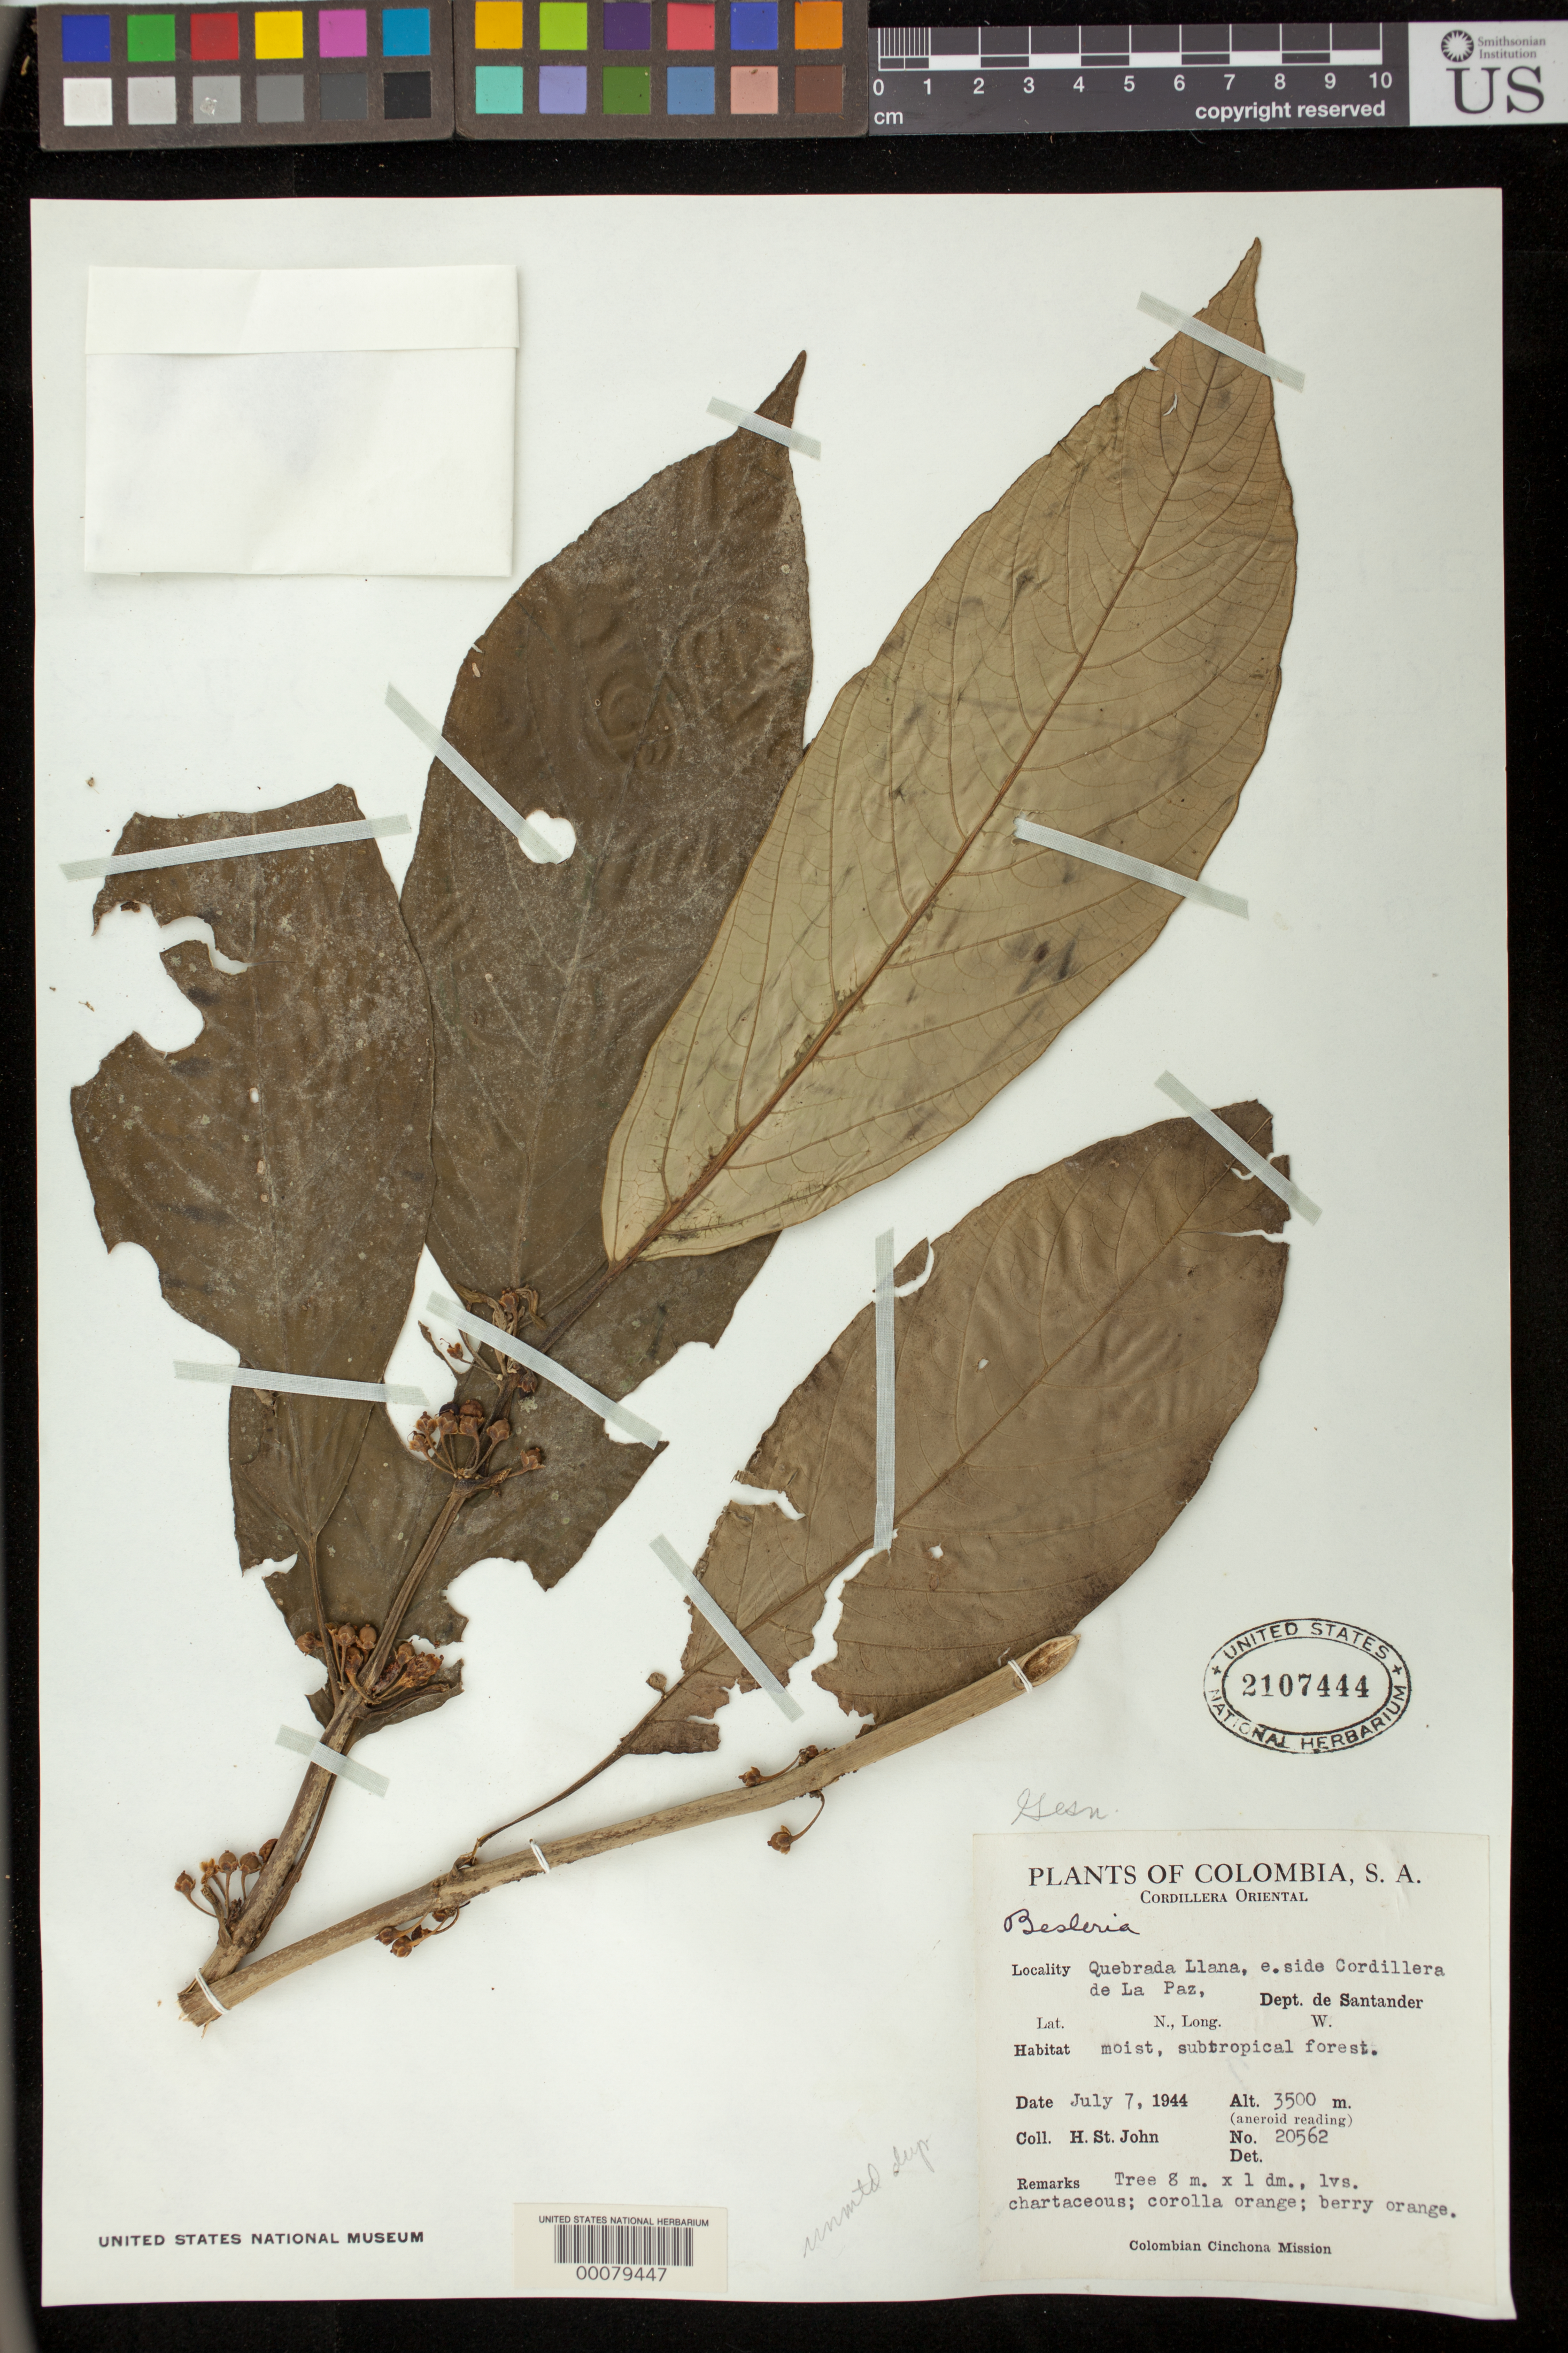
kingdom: Plantae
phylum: Tracheophyta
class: Magnoliopsida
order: Lamiales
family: Gesneriaceae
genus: Besleria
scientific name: Besleria solanoides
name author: Kunth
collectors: H. St. John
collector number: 20562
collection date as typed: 07 Jul 1944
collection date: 1944-07-07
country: Colombia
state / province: Santander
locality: Cordillera Oriental, Quebrada Llana, E side Cordillera de La Paz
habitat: Moist, subtropical forest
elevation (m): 3500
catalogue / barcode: US 2107444